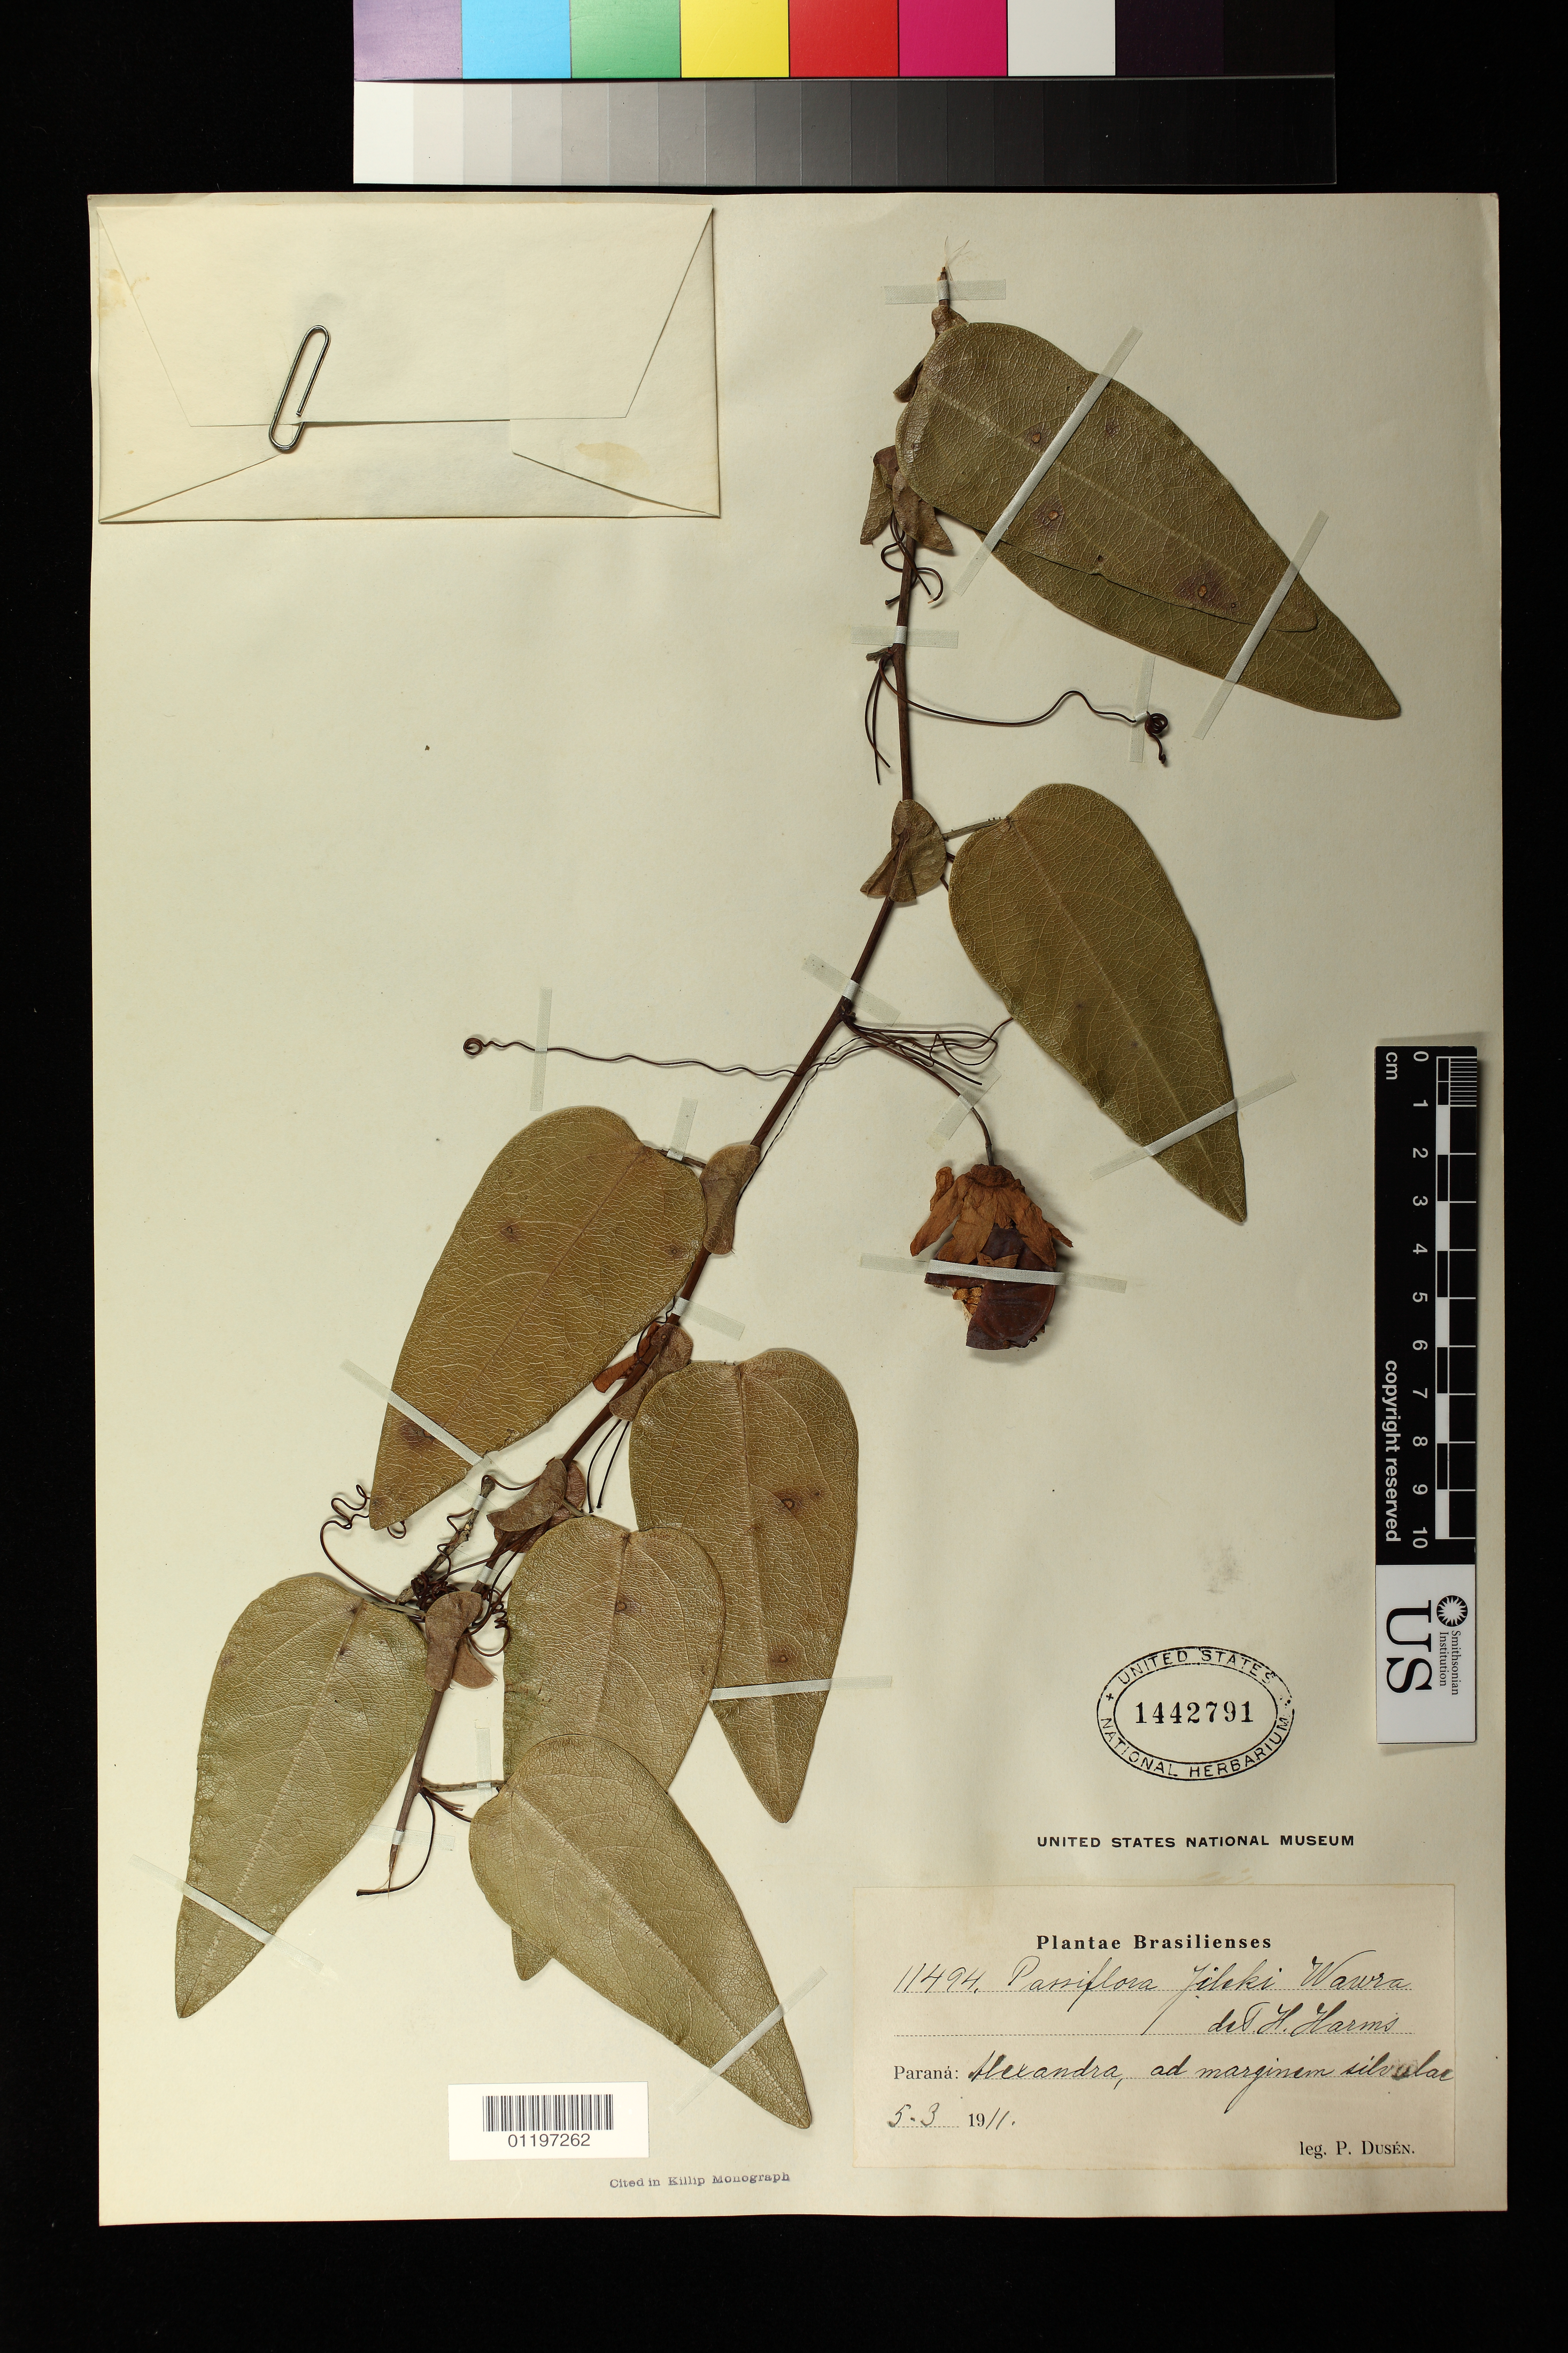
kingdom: Plantae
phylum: Tracheophyta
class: Magnoliopsida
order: Malpighiales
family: Passifloraceae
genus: Passiflora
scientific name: Passiflora jilekii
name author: Wawra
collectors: P. Dusén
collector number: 11494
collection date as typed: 03 May 1911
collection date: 1911-05-03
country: Brazil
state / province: Paraná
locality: Alexandra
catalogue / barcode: US 1442791